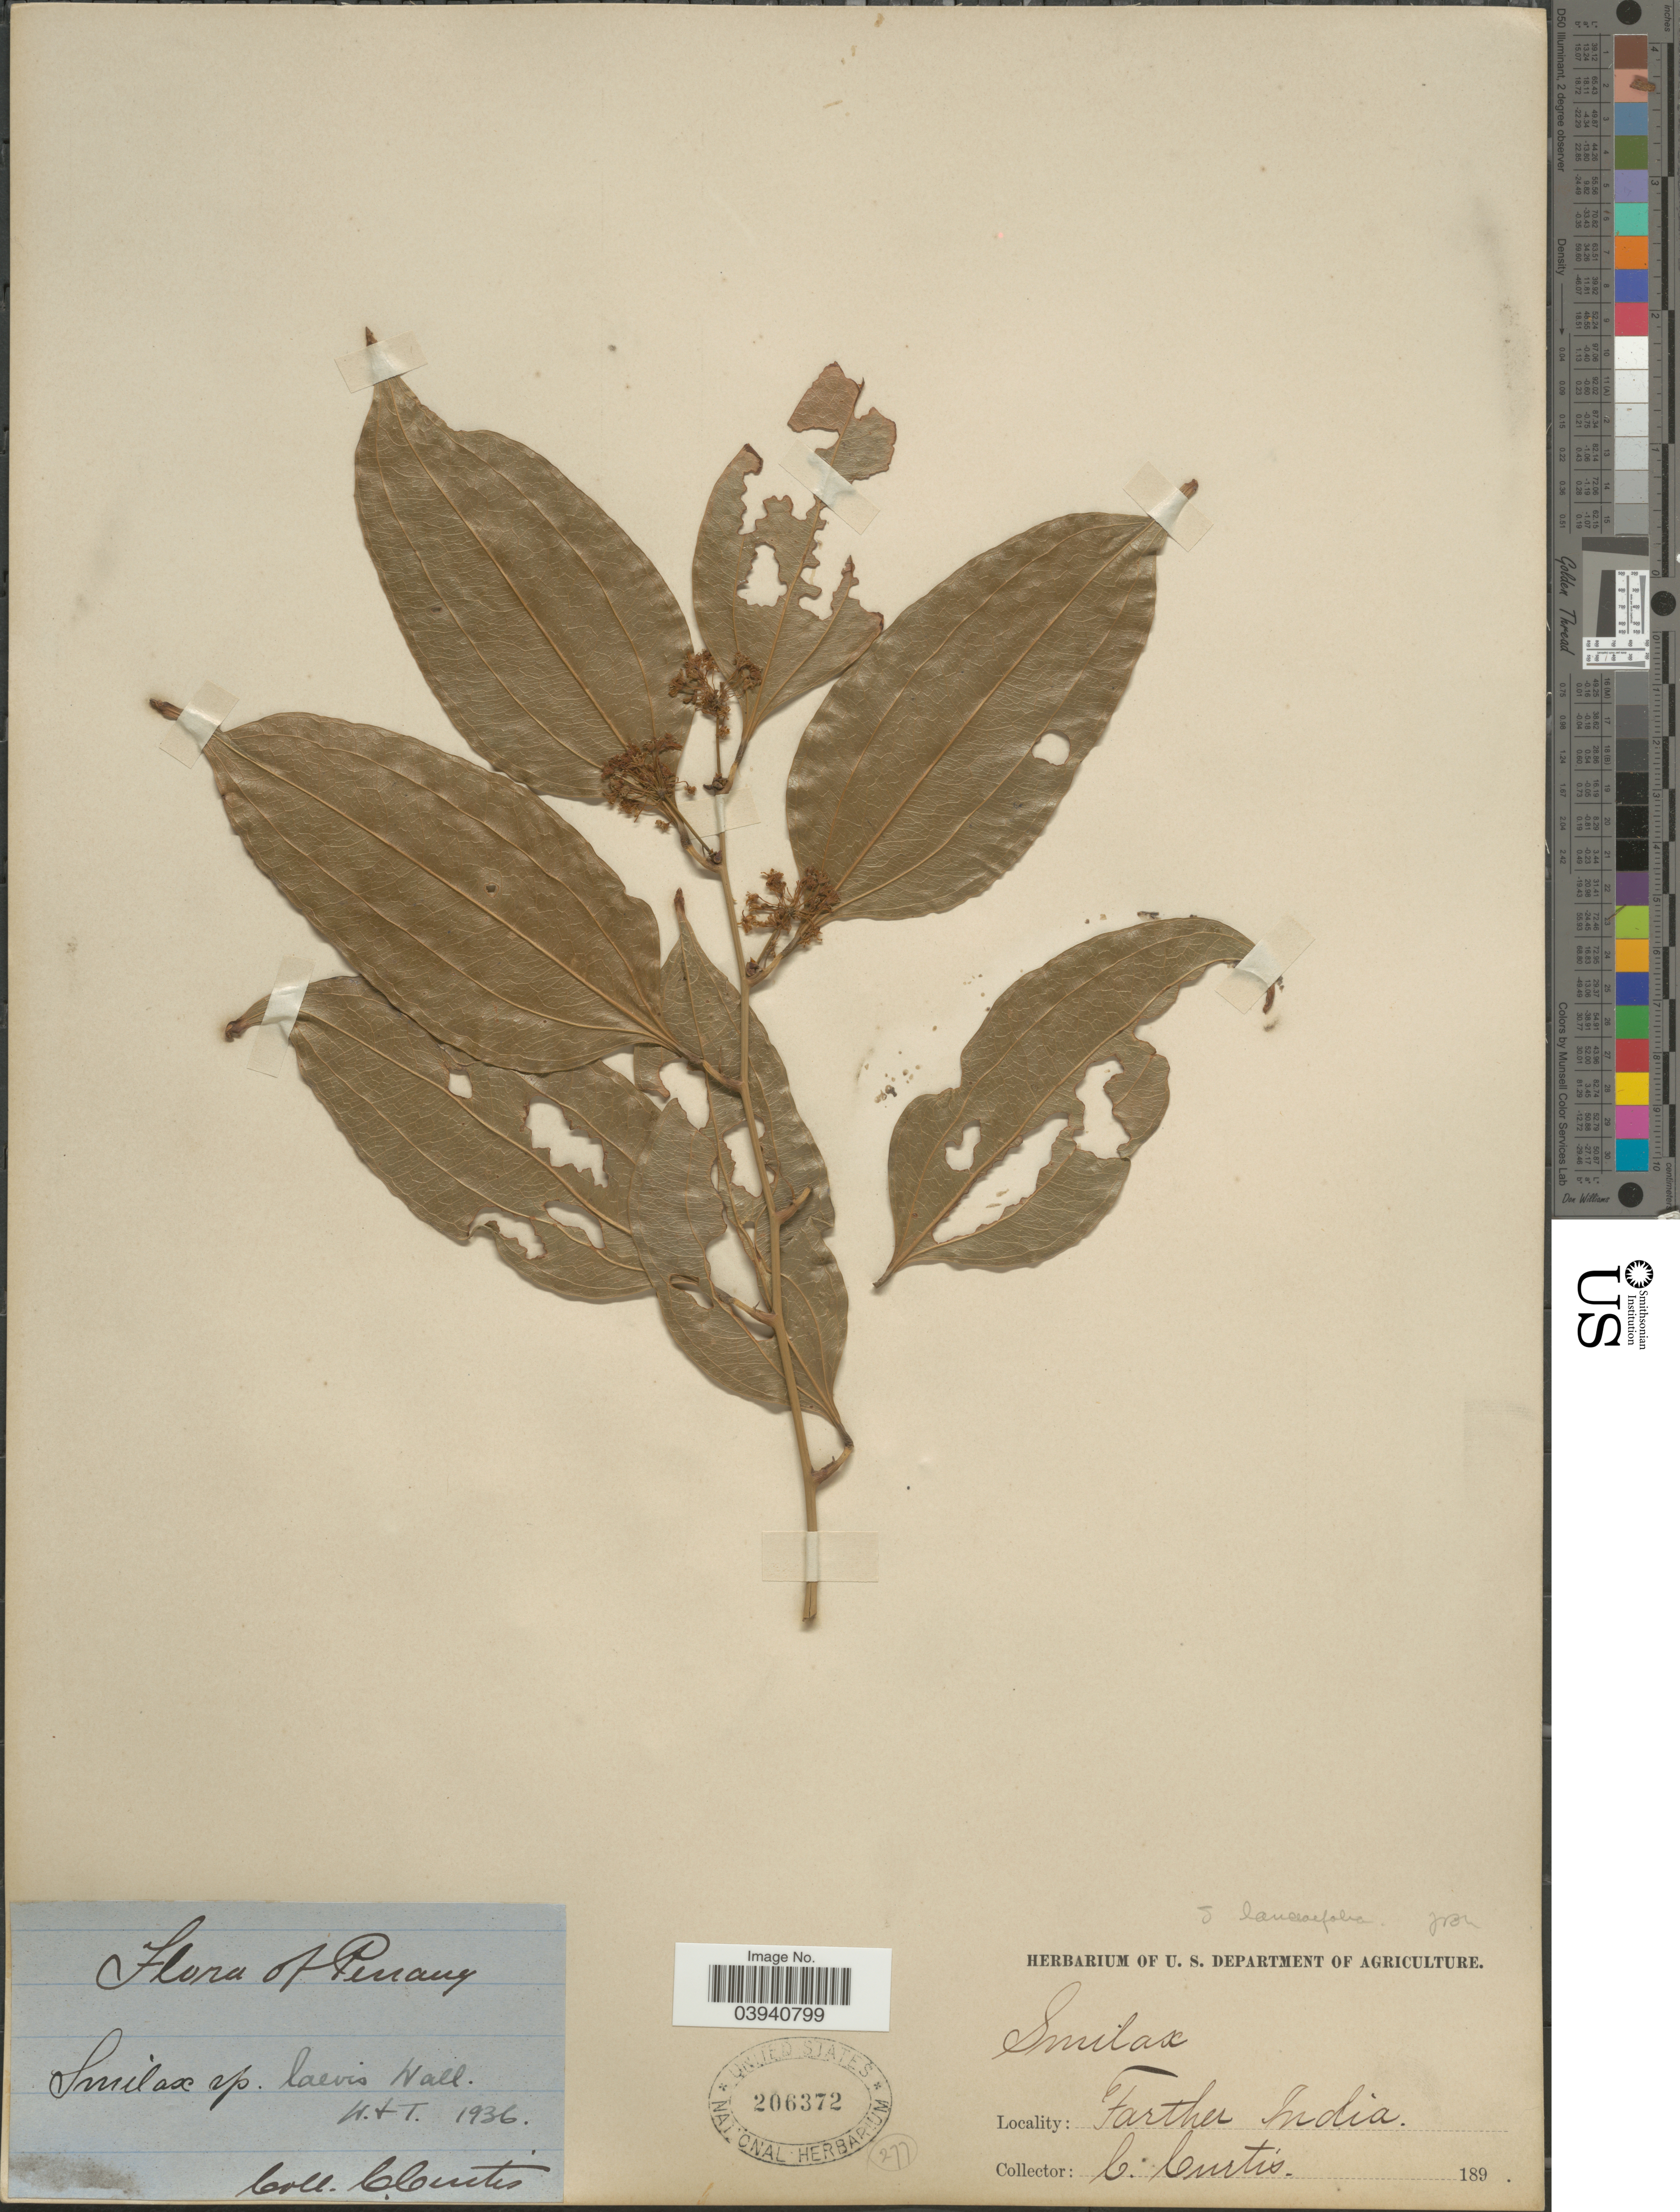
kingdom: Plantae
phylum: Tracheophyta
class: Liliopsida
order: Liliales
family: Smilacaceae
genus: Smilax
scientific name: Smilax lanceifolia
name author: Roxb.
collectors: C. Curtis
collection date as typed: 189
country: Malaysia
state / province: Pinang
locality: Penang. Farther India.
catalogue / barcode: US 206372